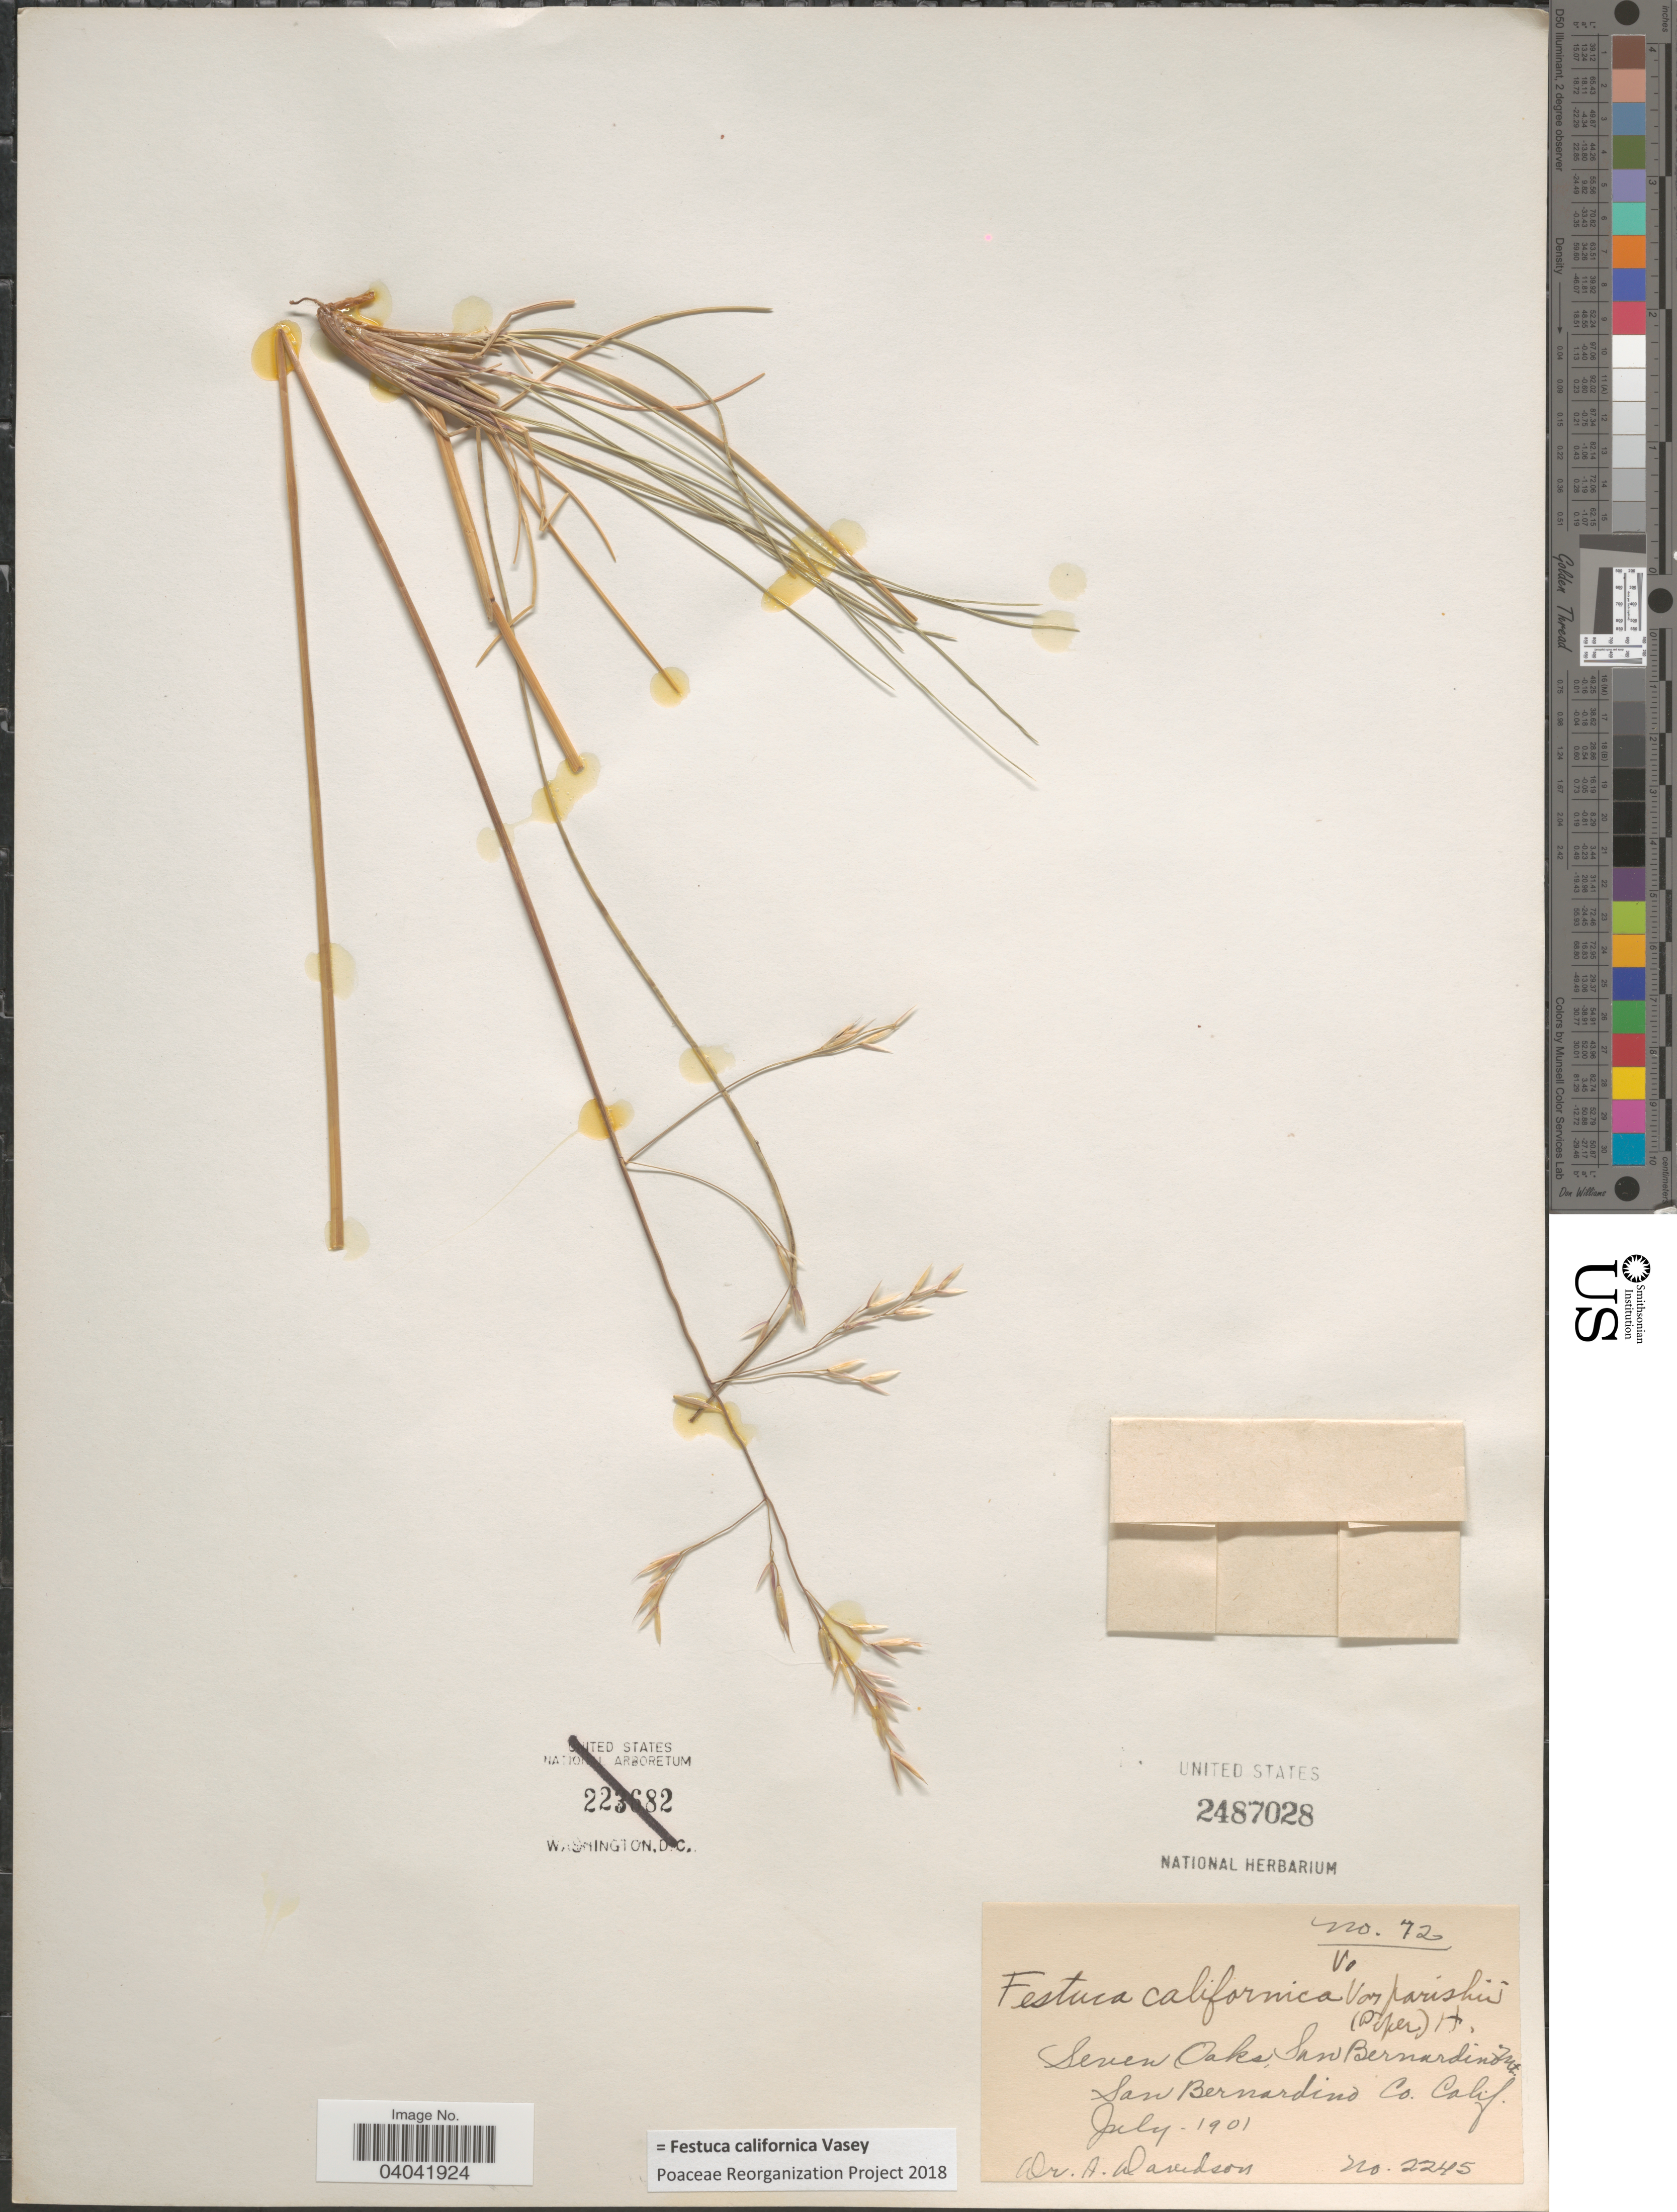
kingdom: Plantae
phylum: Tracheophyta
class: Liliopsida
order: Poales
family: Poaceae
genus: Festuca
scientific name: Festuca californica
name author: Vasey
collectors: A. Davidson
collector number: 2245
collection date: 1901-07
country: United States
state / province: California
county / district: San Bernardino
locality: Seven Oaks, San Bernardino Mt. San Bernardino Co.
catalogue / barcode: US 2487028